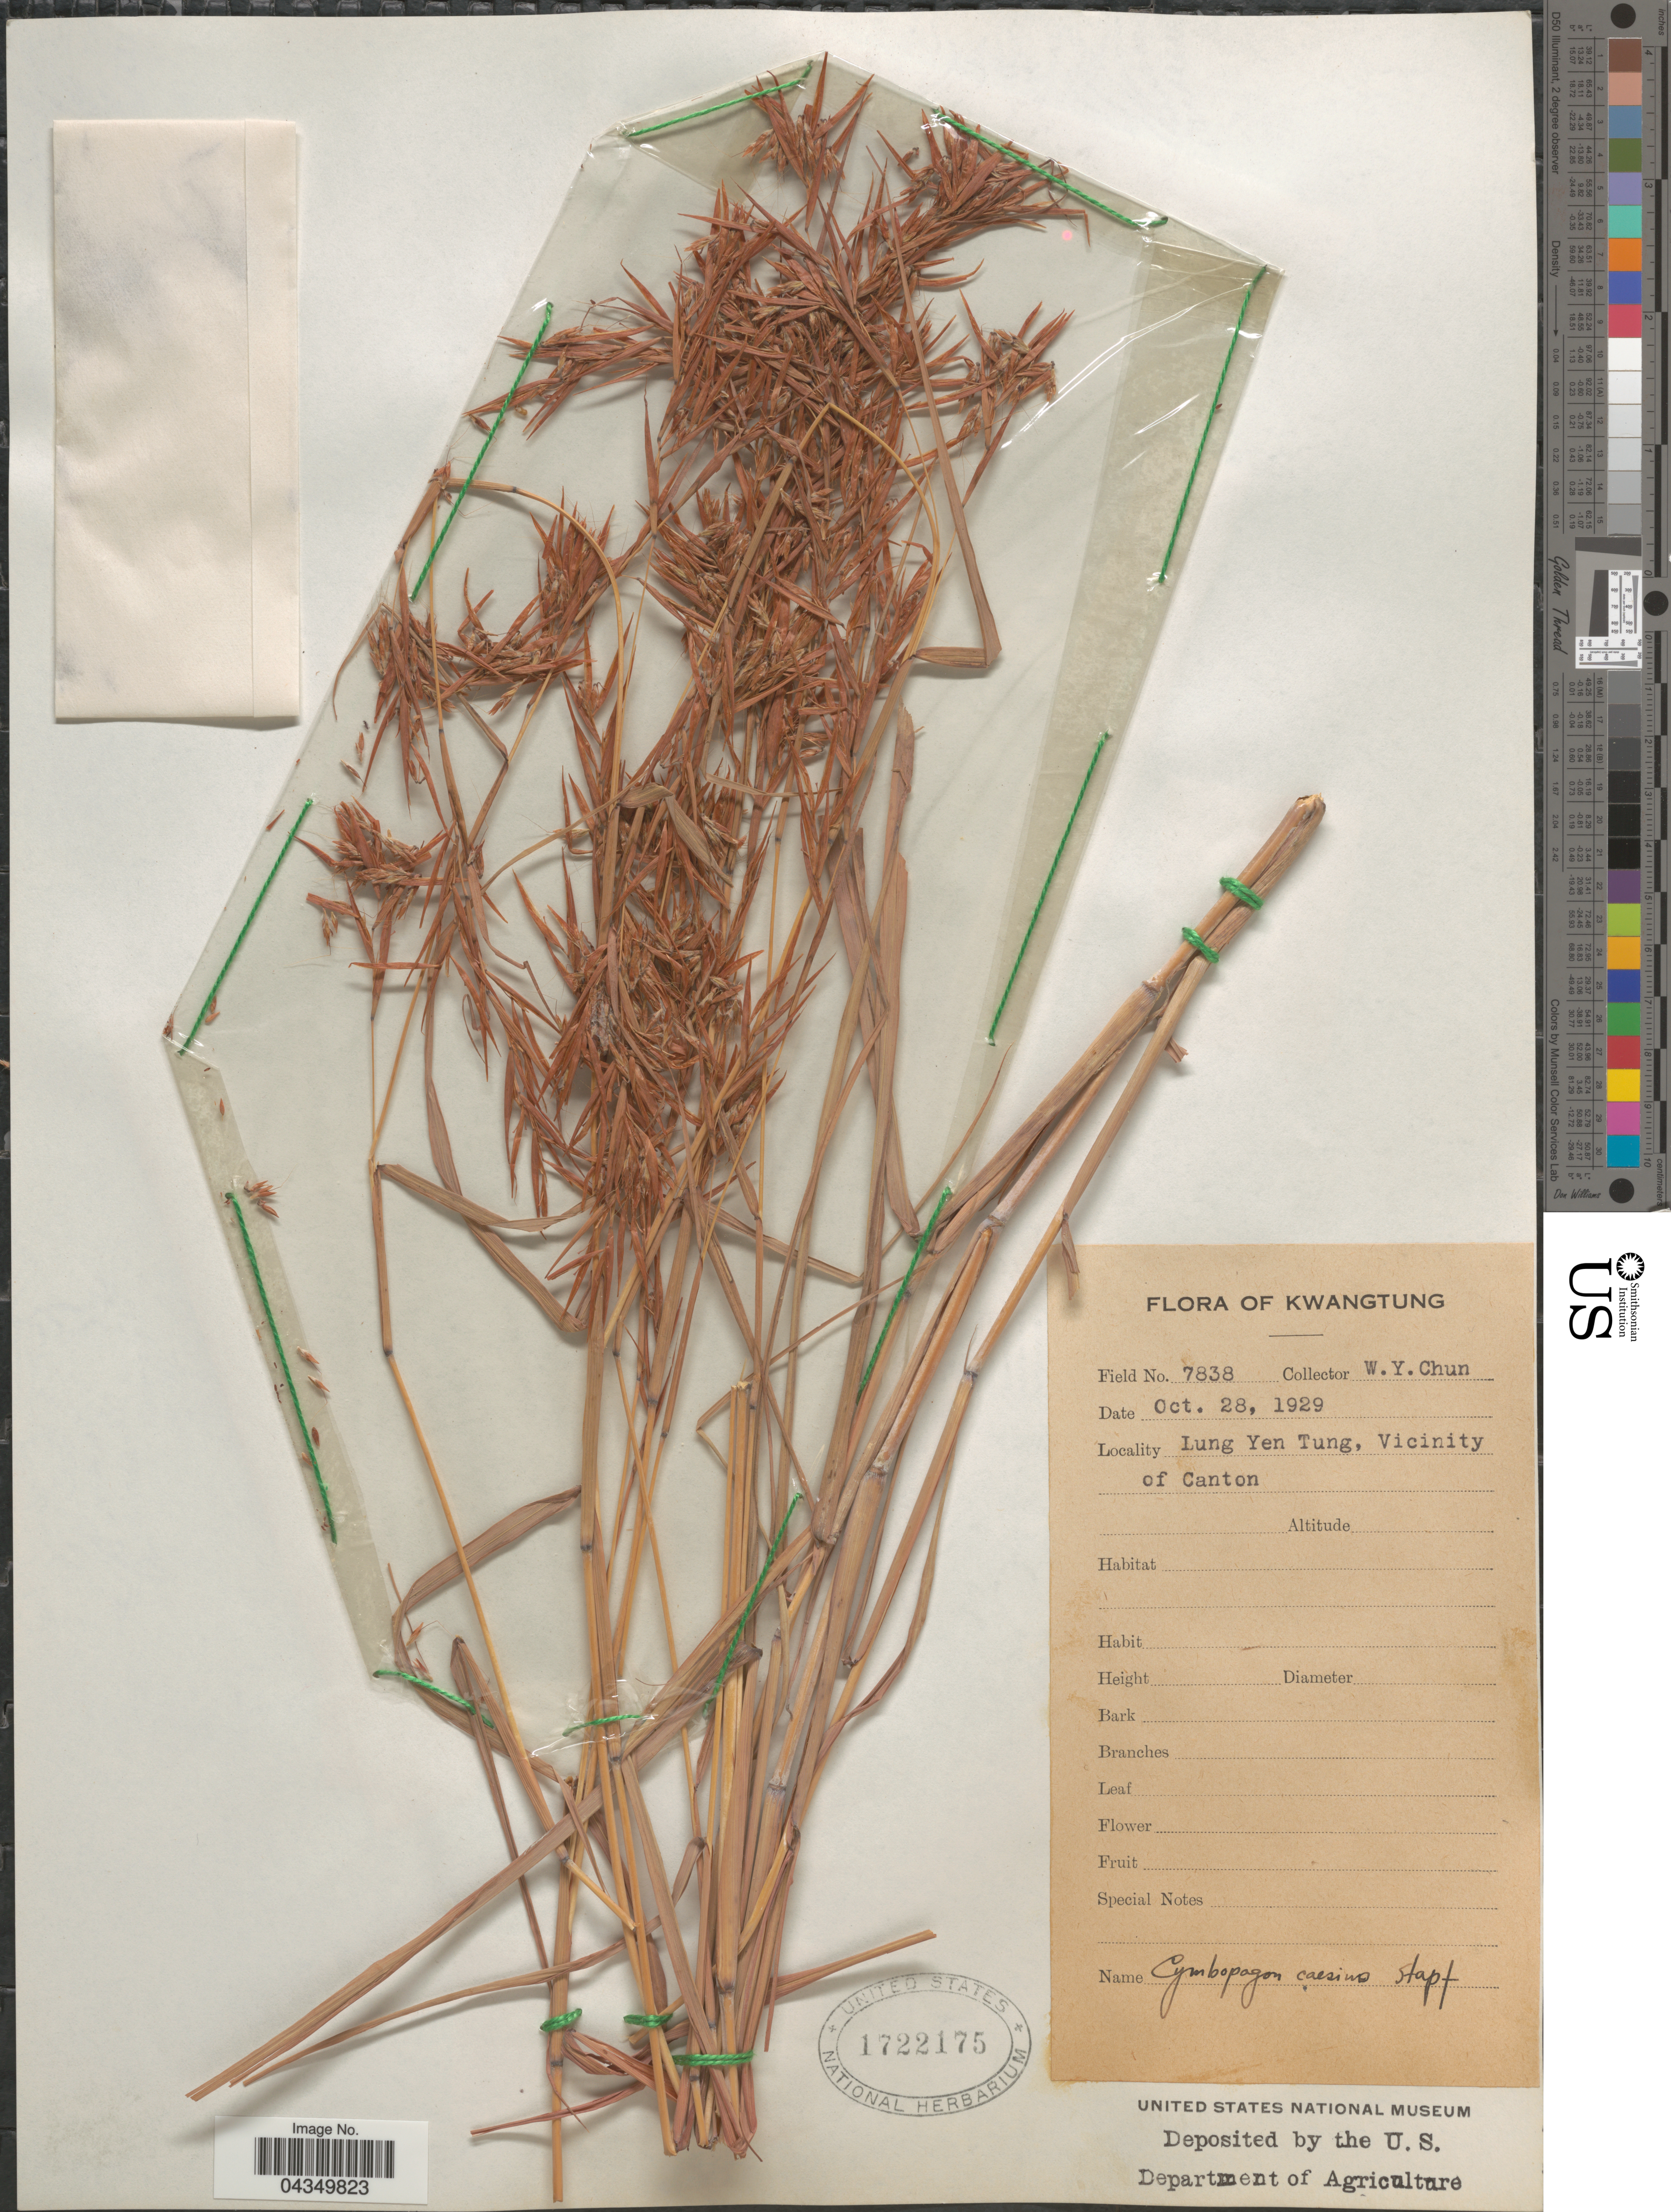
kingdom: Plantae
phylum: Tracheophyta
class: Liliopsida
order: Poales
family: Poaceae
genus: Cymbopogon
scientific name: Cymbopogon caesius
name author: (Nees ex Hook. & Arn.) Stapf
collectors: W. Y. Chun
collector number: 7838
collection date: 1929-10-28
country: China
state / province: Guangdong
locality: Kwangtung. Lung Yen Tung, Vicinity of Canton.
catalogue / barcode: US 1722175